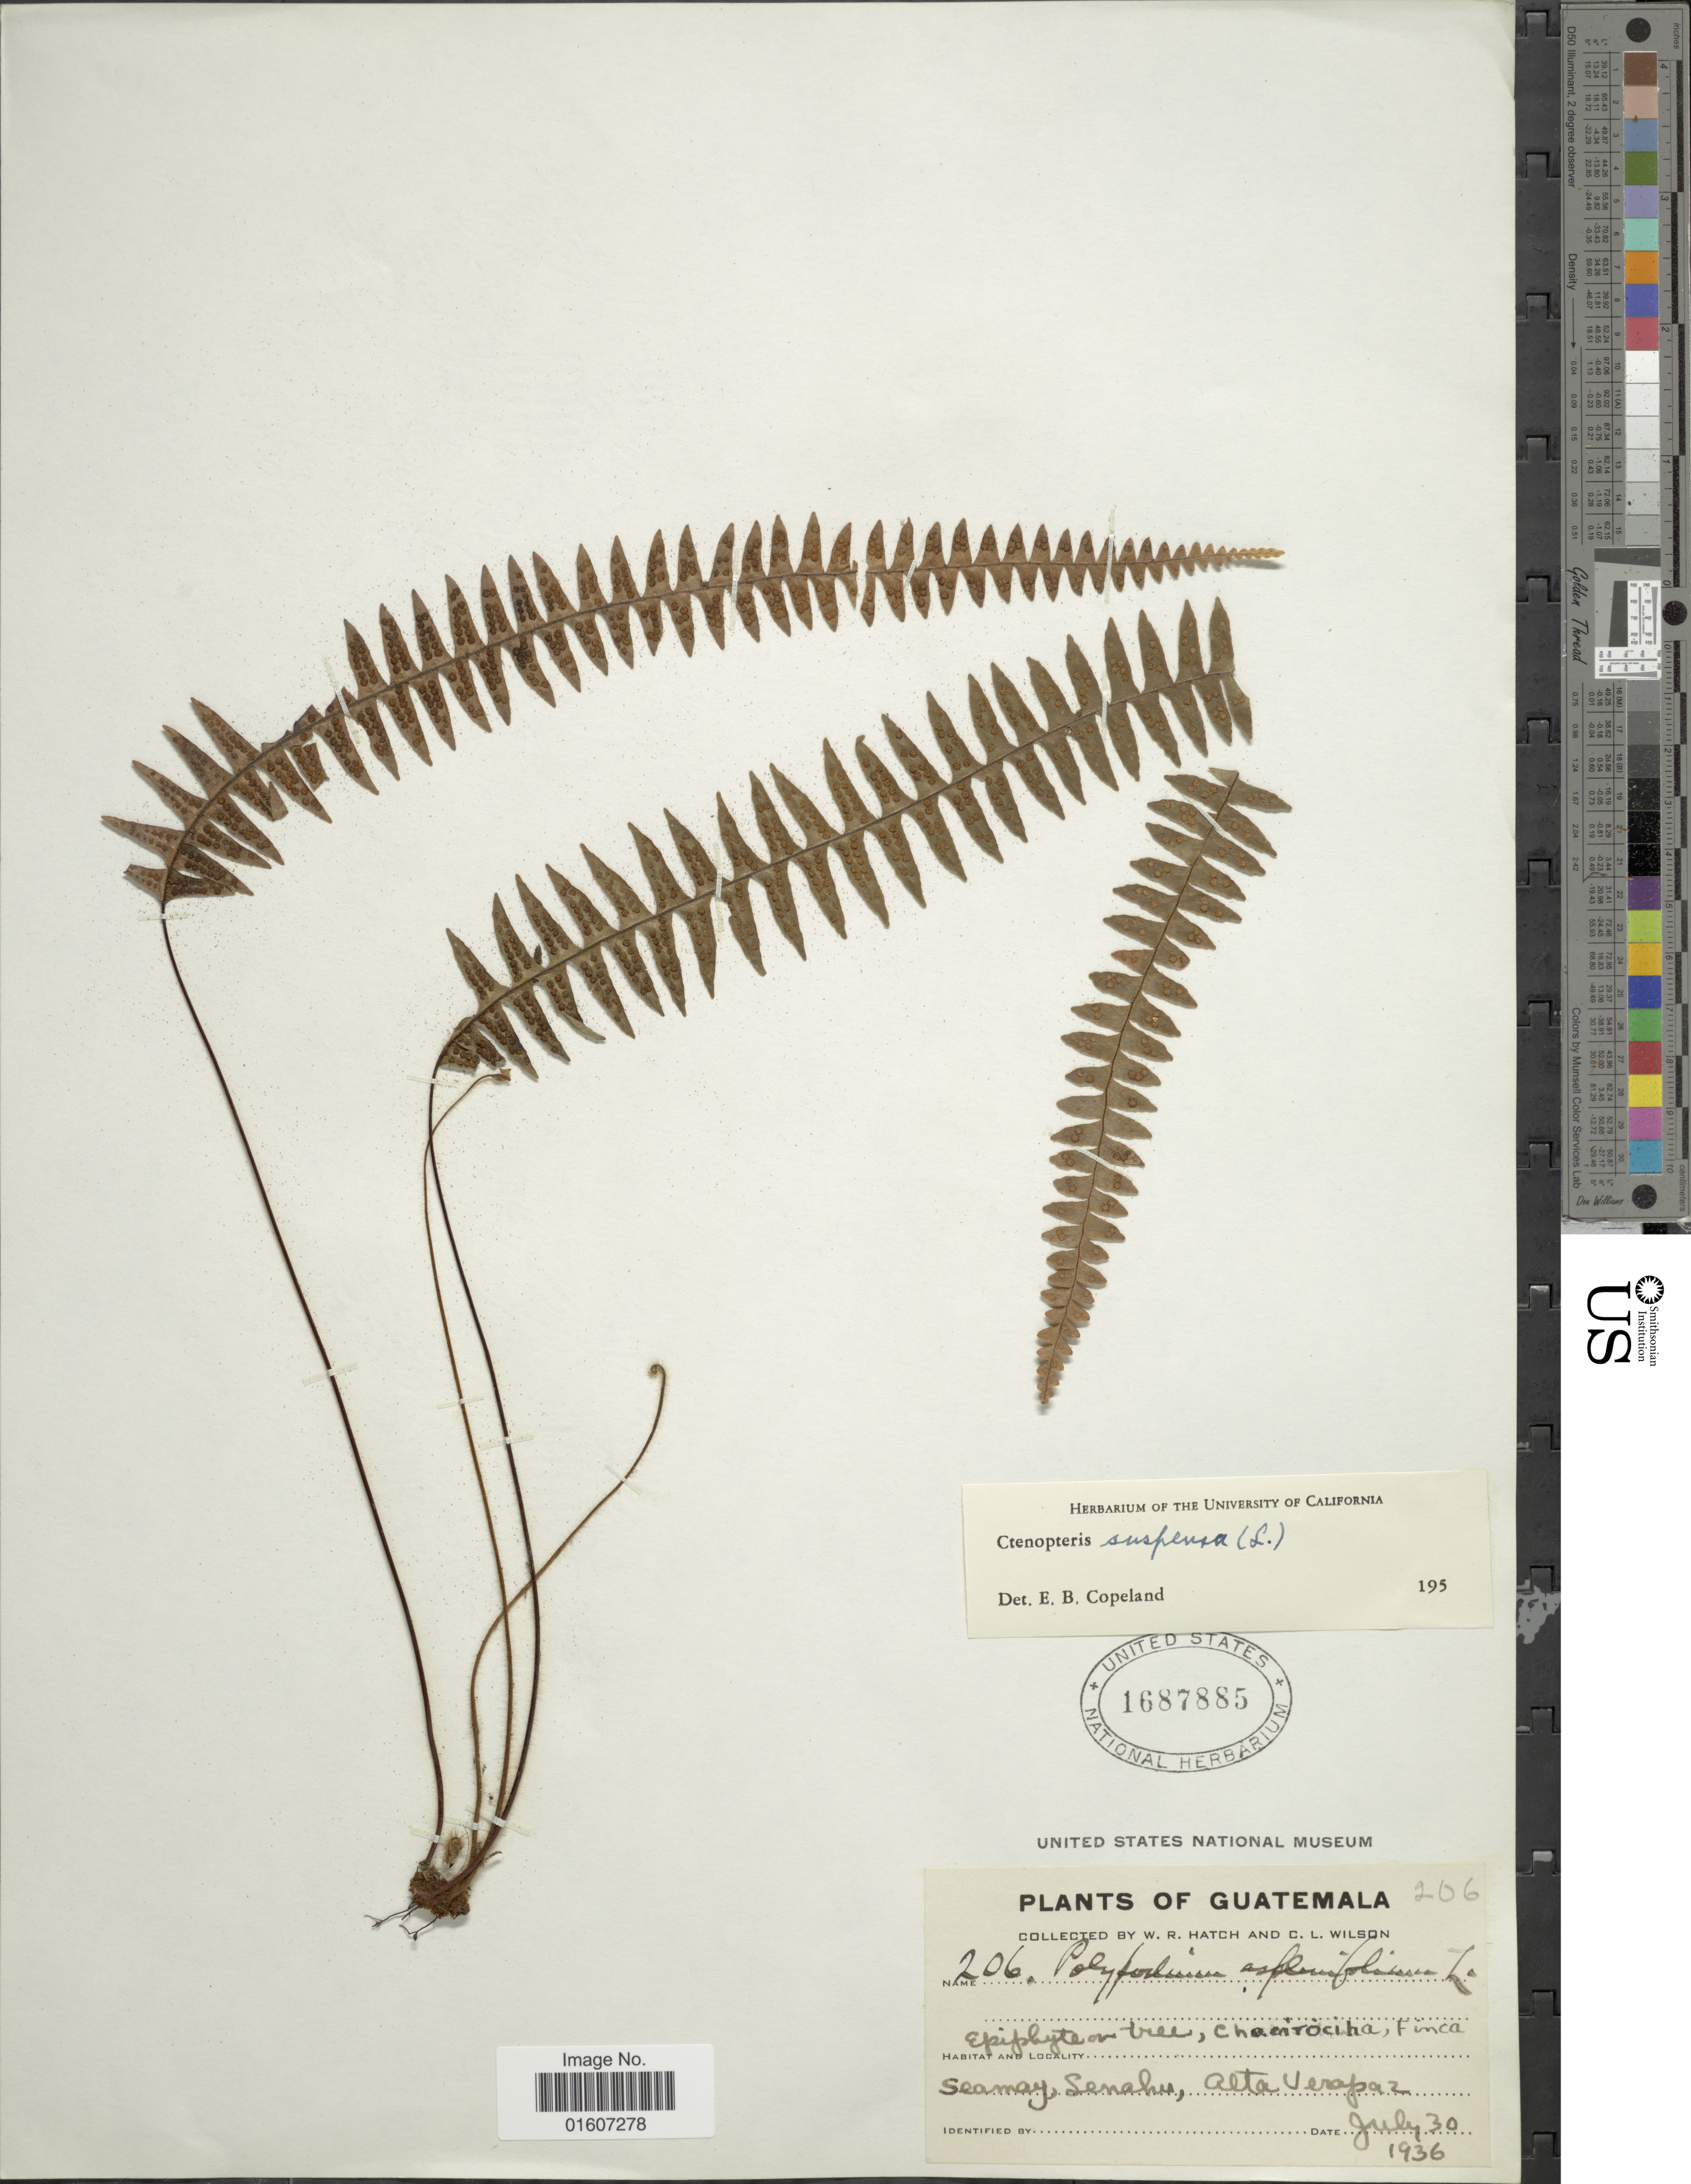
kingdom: Plantae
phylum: Tracheophyta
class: Polypodiopsida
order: Polypodiales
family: Polypodiaceae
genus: Terpsichore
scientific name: Terpsichore asplenifolia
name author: (L.) A.R. Sm.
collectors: W. Hatch & C. L. Wilson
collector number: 206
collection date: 1936-07-30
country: Guatemala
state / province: Alta Verapaz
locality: Chacirociha, Finca Seamay, Senahu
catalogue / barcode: US 1687885